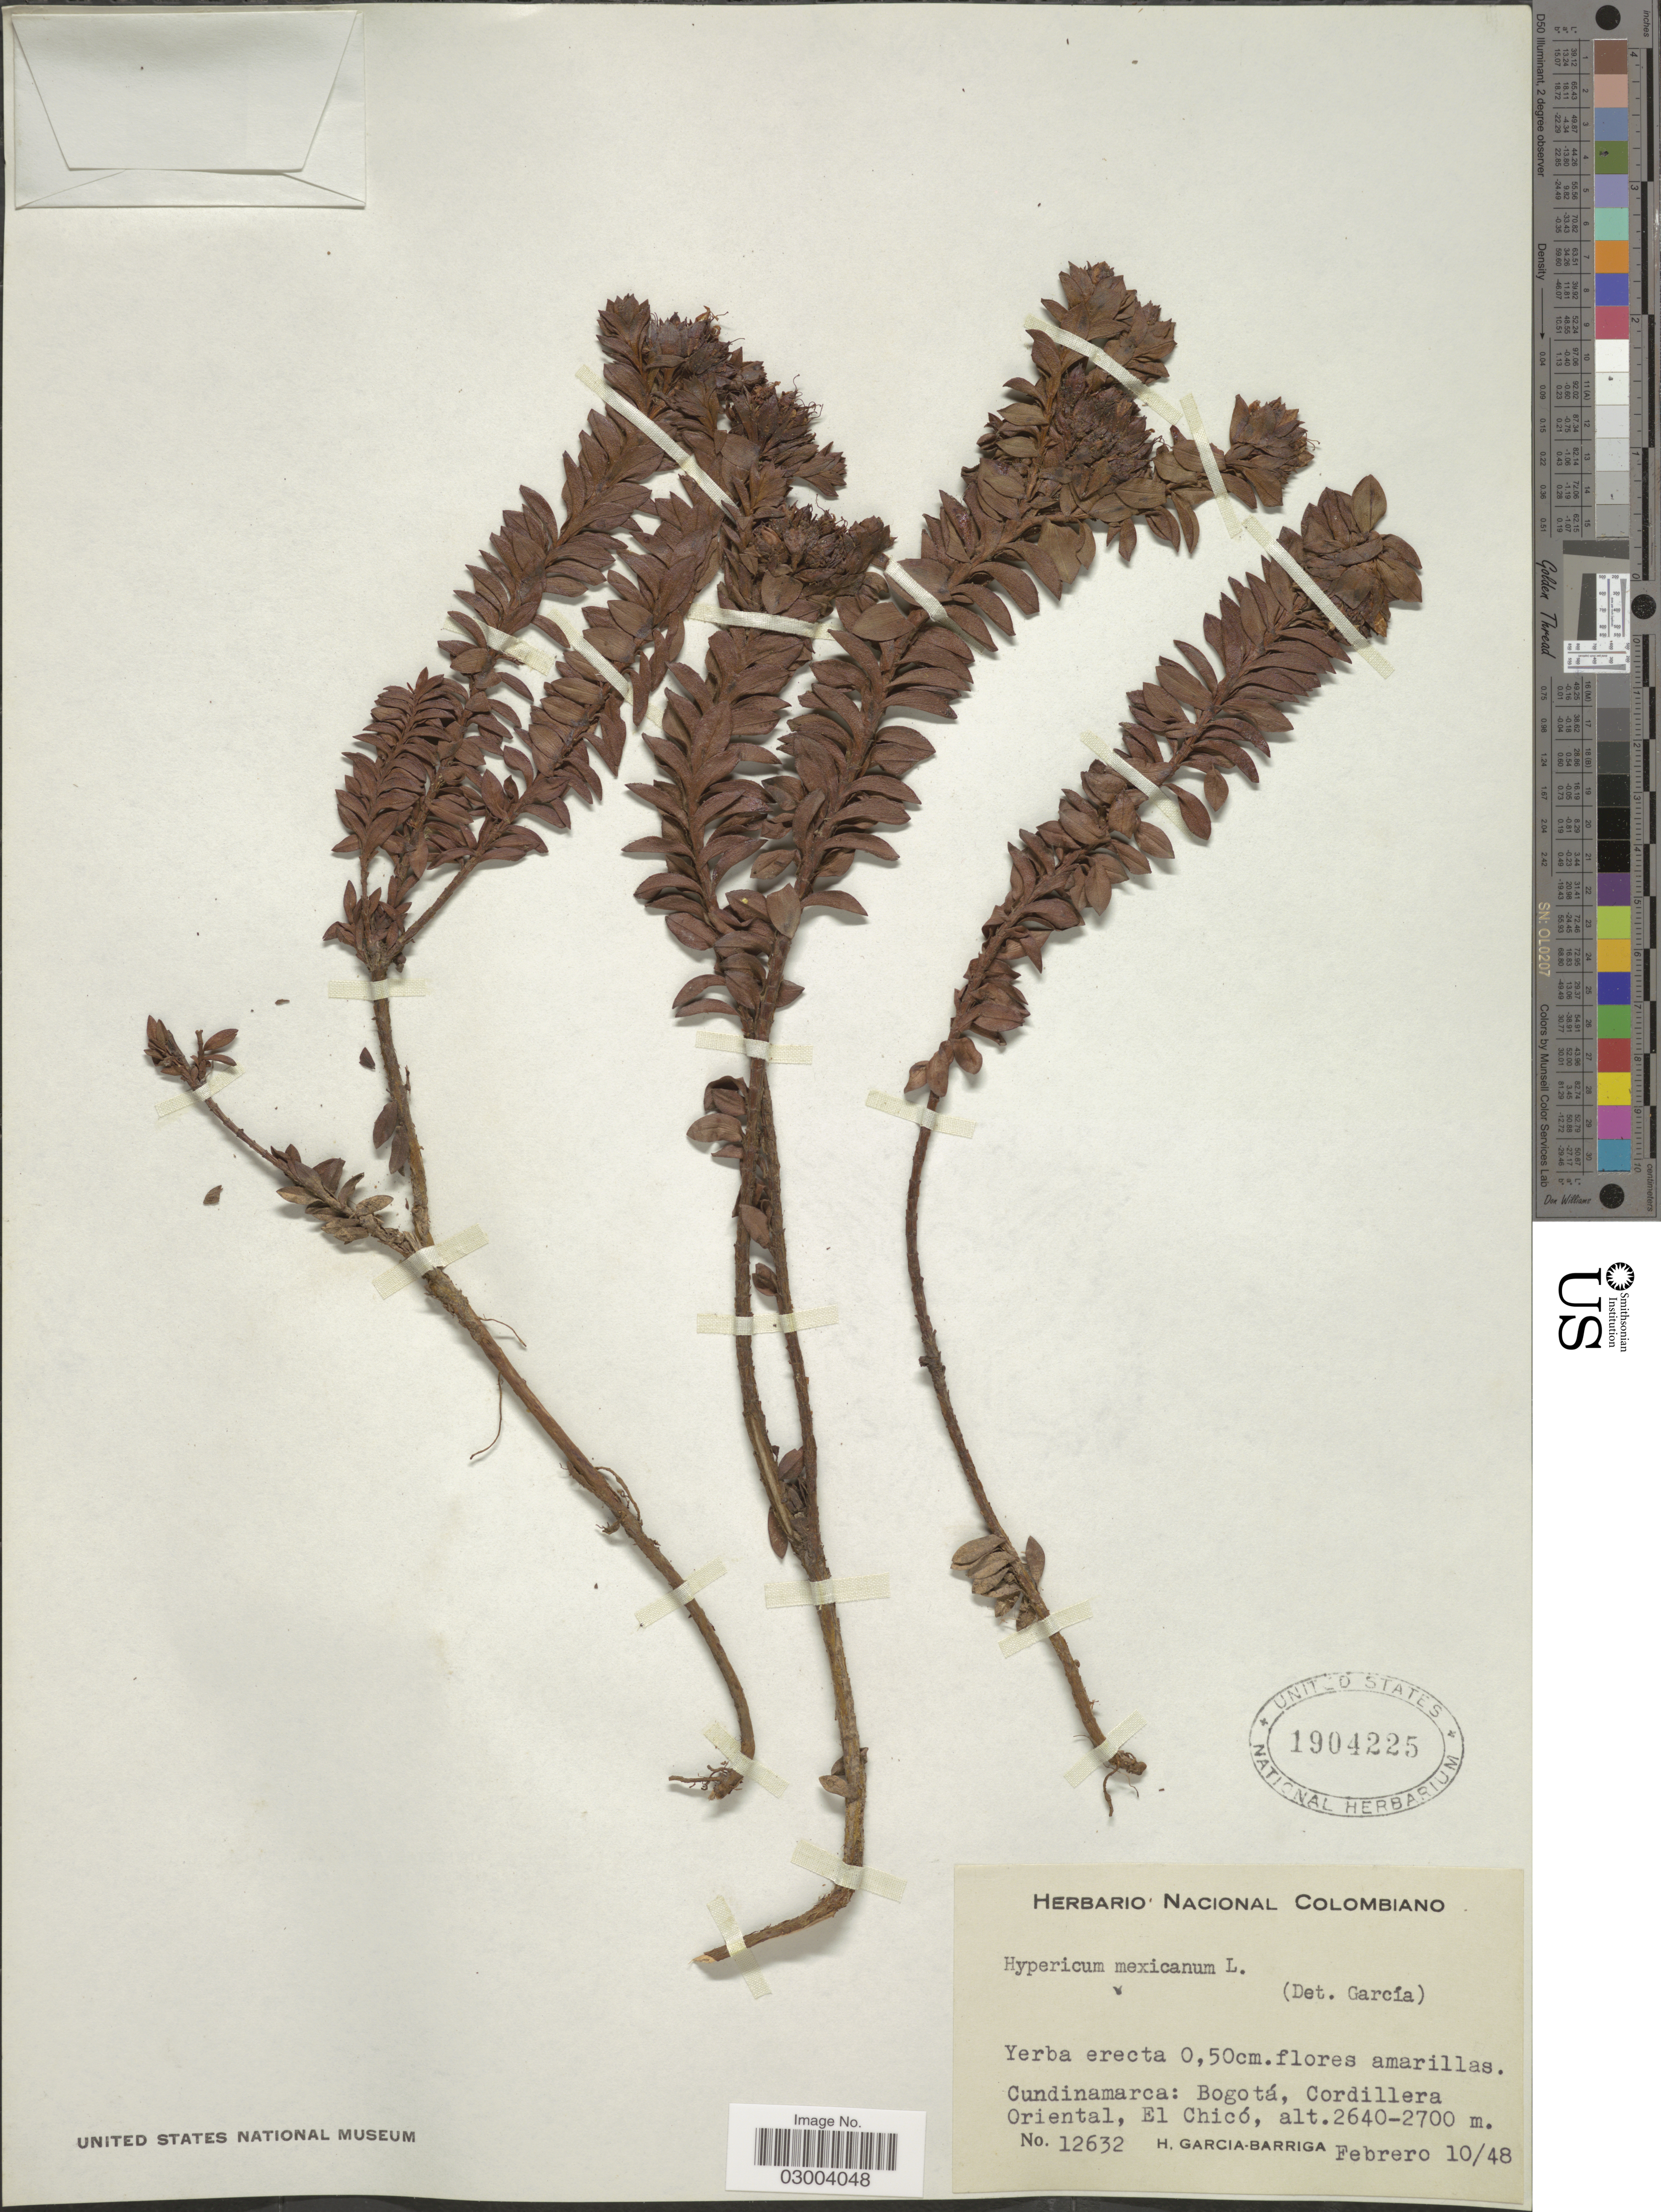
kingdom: Plantae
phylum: Tracheophyta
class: Magnoliopsida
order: Malpighiales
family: Hypericaceae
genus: Hypericum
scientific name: Hypericum mexicanum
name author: L.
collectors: H. García Barriga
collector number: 12632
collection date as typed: Transcribed d/m/y: 10/2/48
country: Colombia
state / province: Cundinamarca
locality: Bogotá, Cordillera Oriental, El Chicó.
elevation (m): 2640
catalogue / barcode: US 1904225